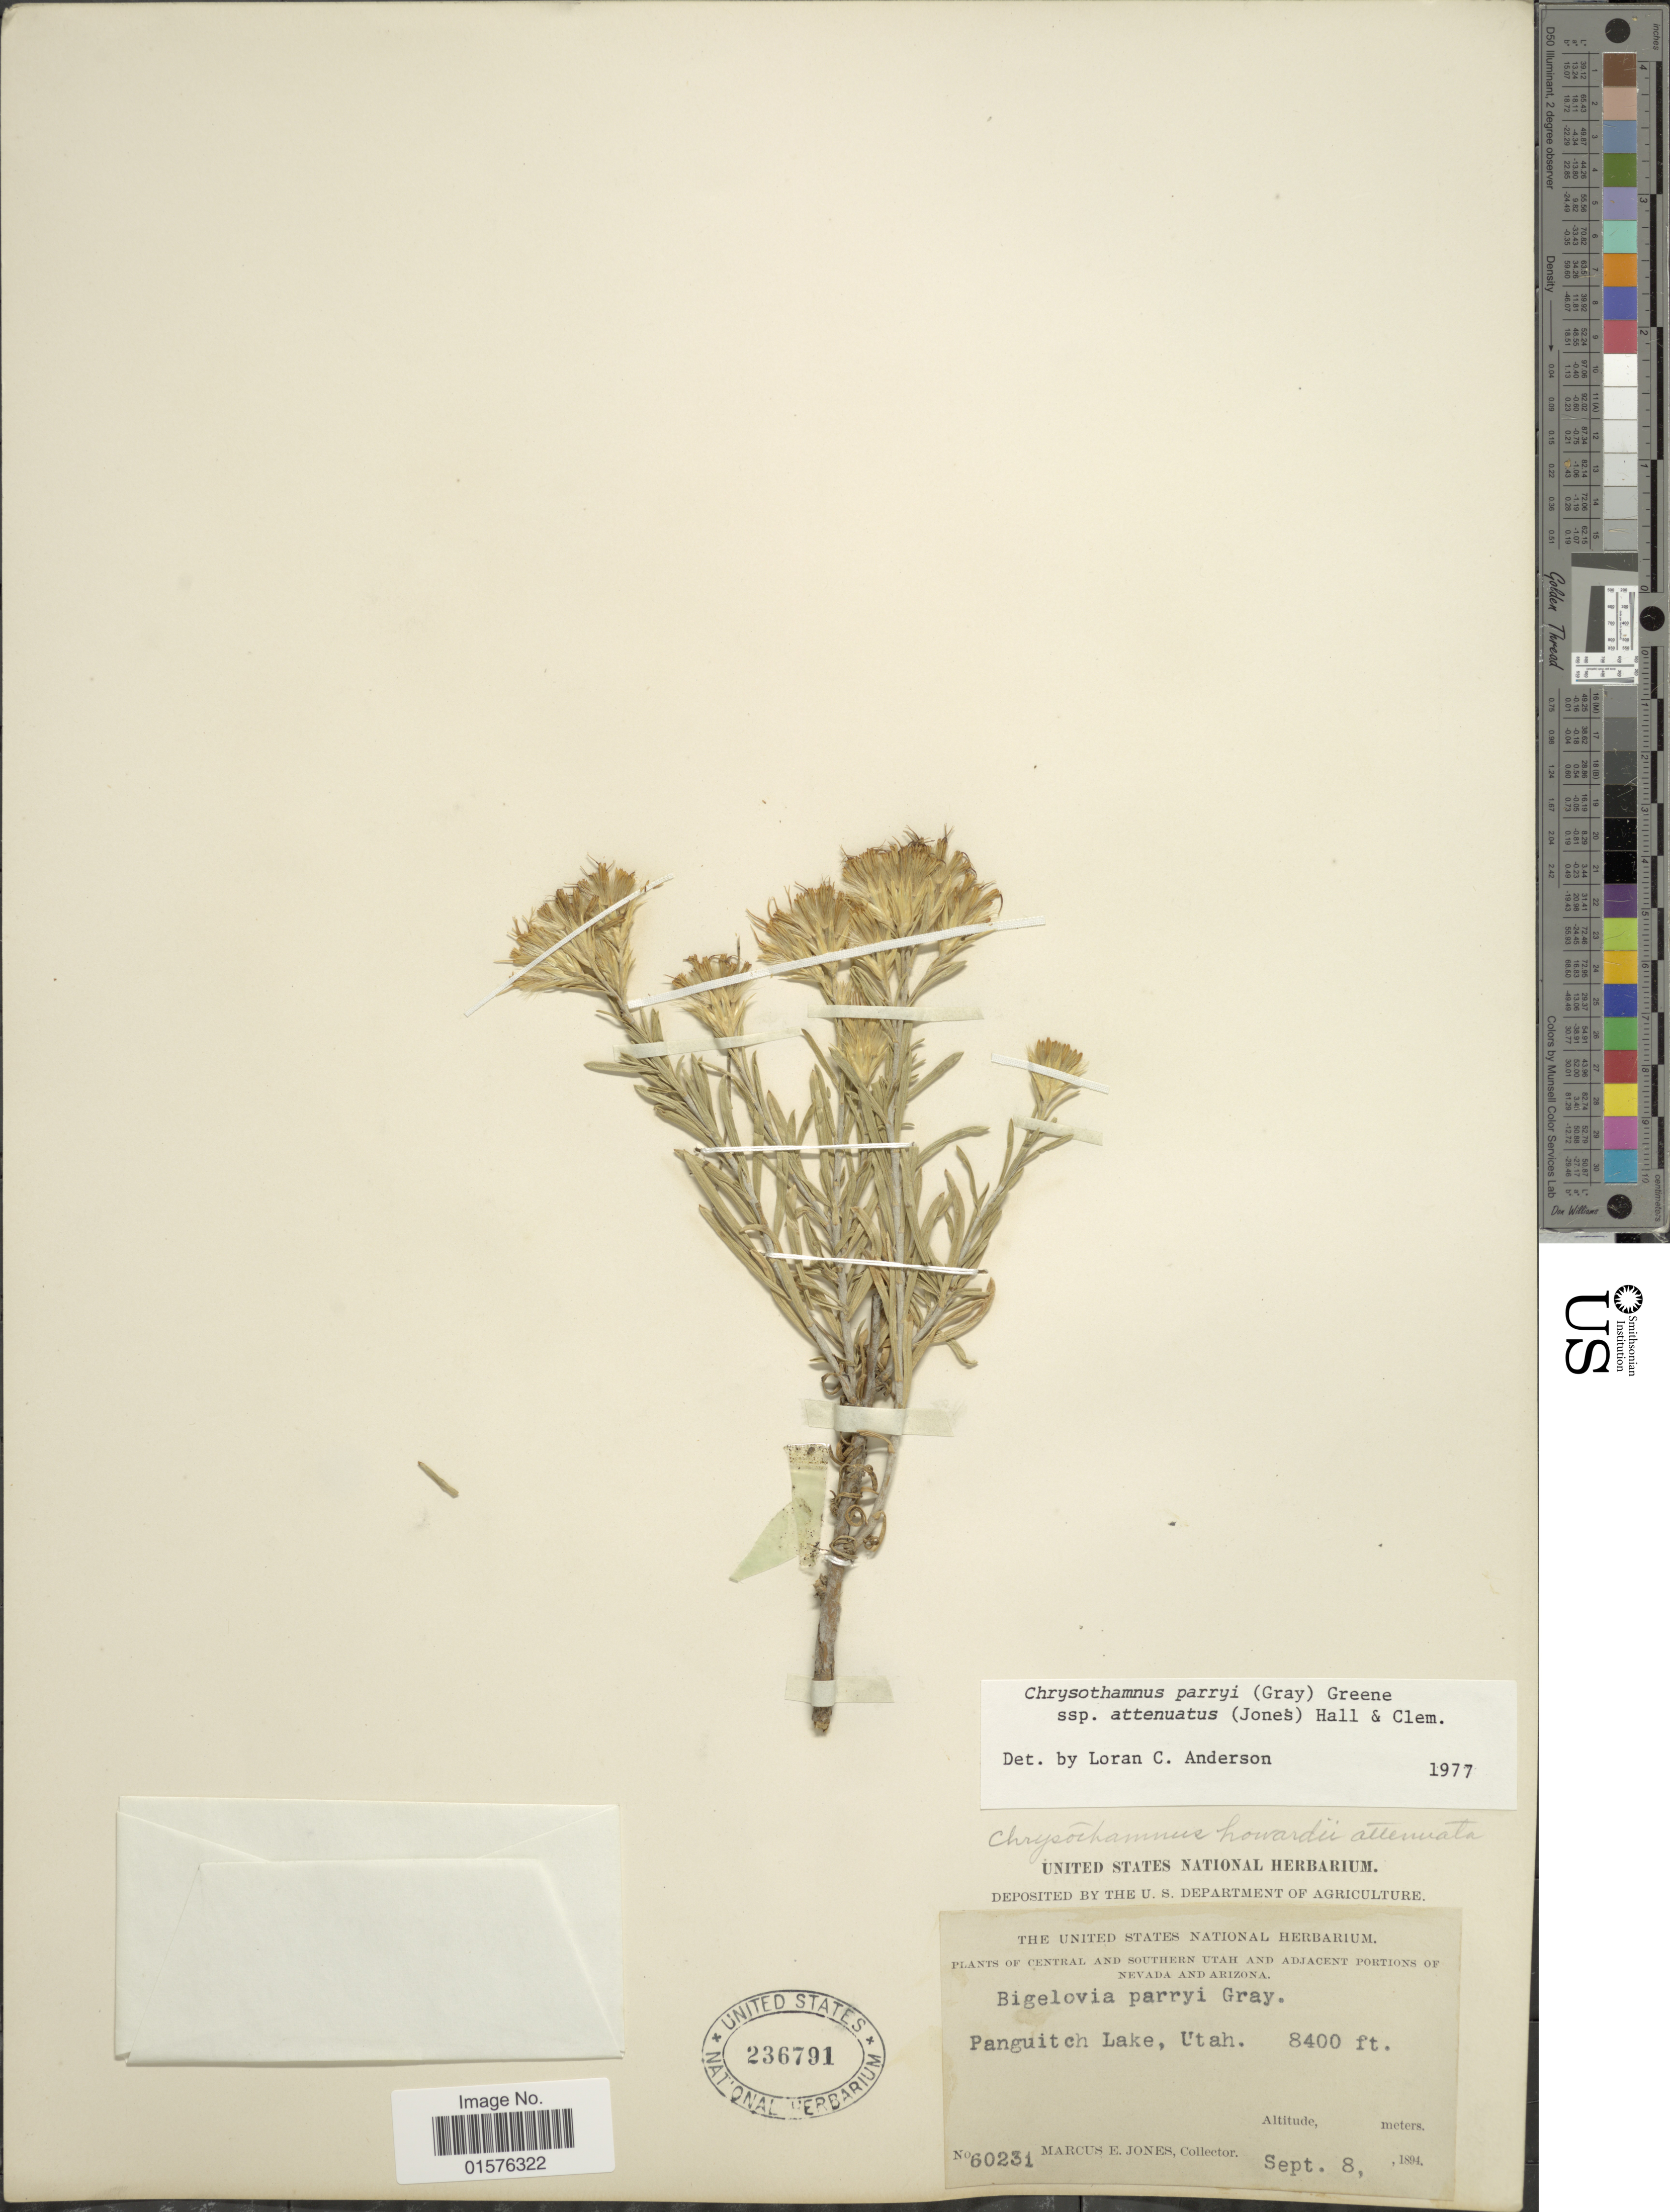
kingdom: Plantae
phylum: Tracheophyta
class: Magnoliopsida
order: Asterales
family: Asteraceae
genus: Ericameria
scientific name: Ericameria parryi var. attenuata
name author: (M.E. Jones) G.L. Nesom & G.I. Baird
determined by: Urbatsch, Lowell E., Curator (LSU), Louisiana State University (UNITED STATES)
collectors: M. E. Jones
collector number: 60231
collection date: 1894-09-08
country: United States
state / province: Utah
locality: Central and Southern Utah, Panguitch Lake.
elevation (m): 2560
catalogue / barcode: US 236791